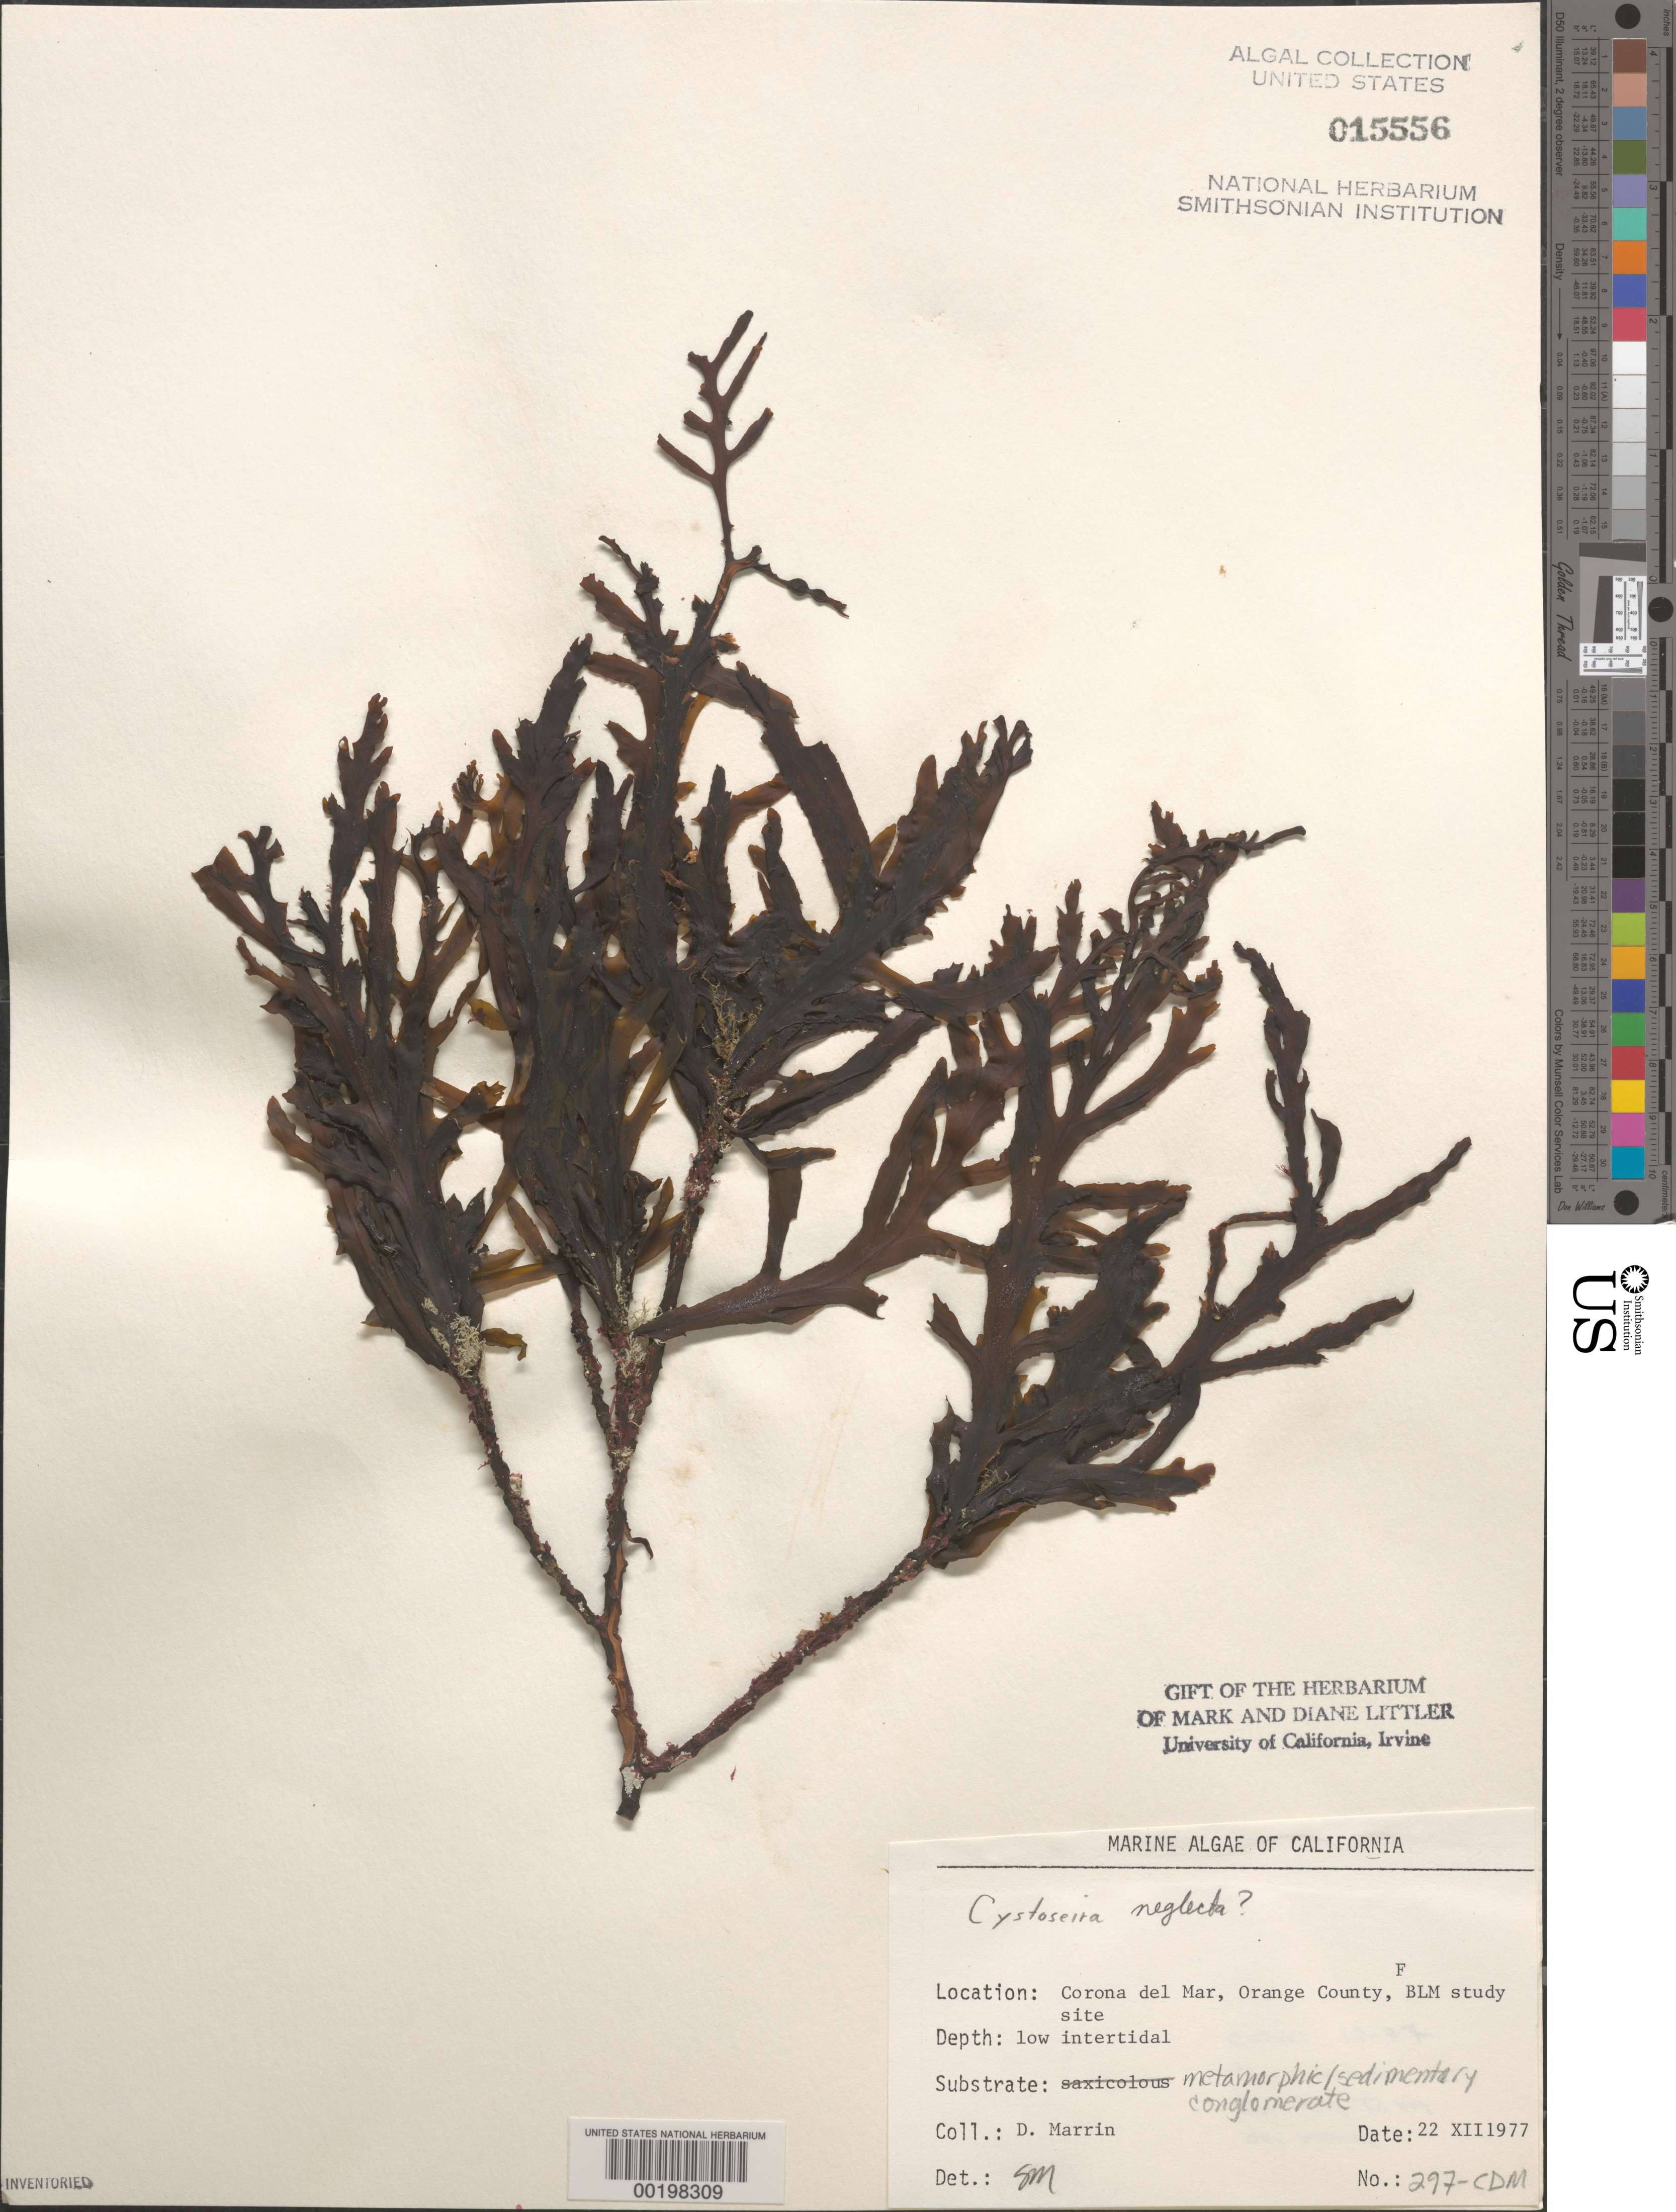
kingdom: Chromista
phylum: Ochrophyta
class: Phaeophyceae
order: Fucales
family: Sargassaceae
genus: Cystoseira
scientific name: Cystoseira neglecta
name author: Setch. & N.L. Gardner in N.L. Gardner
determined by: Murray, S. N.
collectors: D. Marrin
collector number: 297-CDM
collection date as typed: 22 Dec 1977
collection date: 1977-12-22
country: United States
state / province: California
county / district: Orange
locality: Corona del Mar, mouth of Morning Canyon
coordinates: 33 35'14"N, 117 51'54"W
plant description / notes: BLM-SOCALBIGHT Rocky Intertidal Survey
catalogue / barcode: US 15556